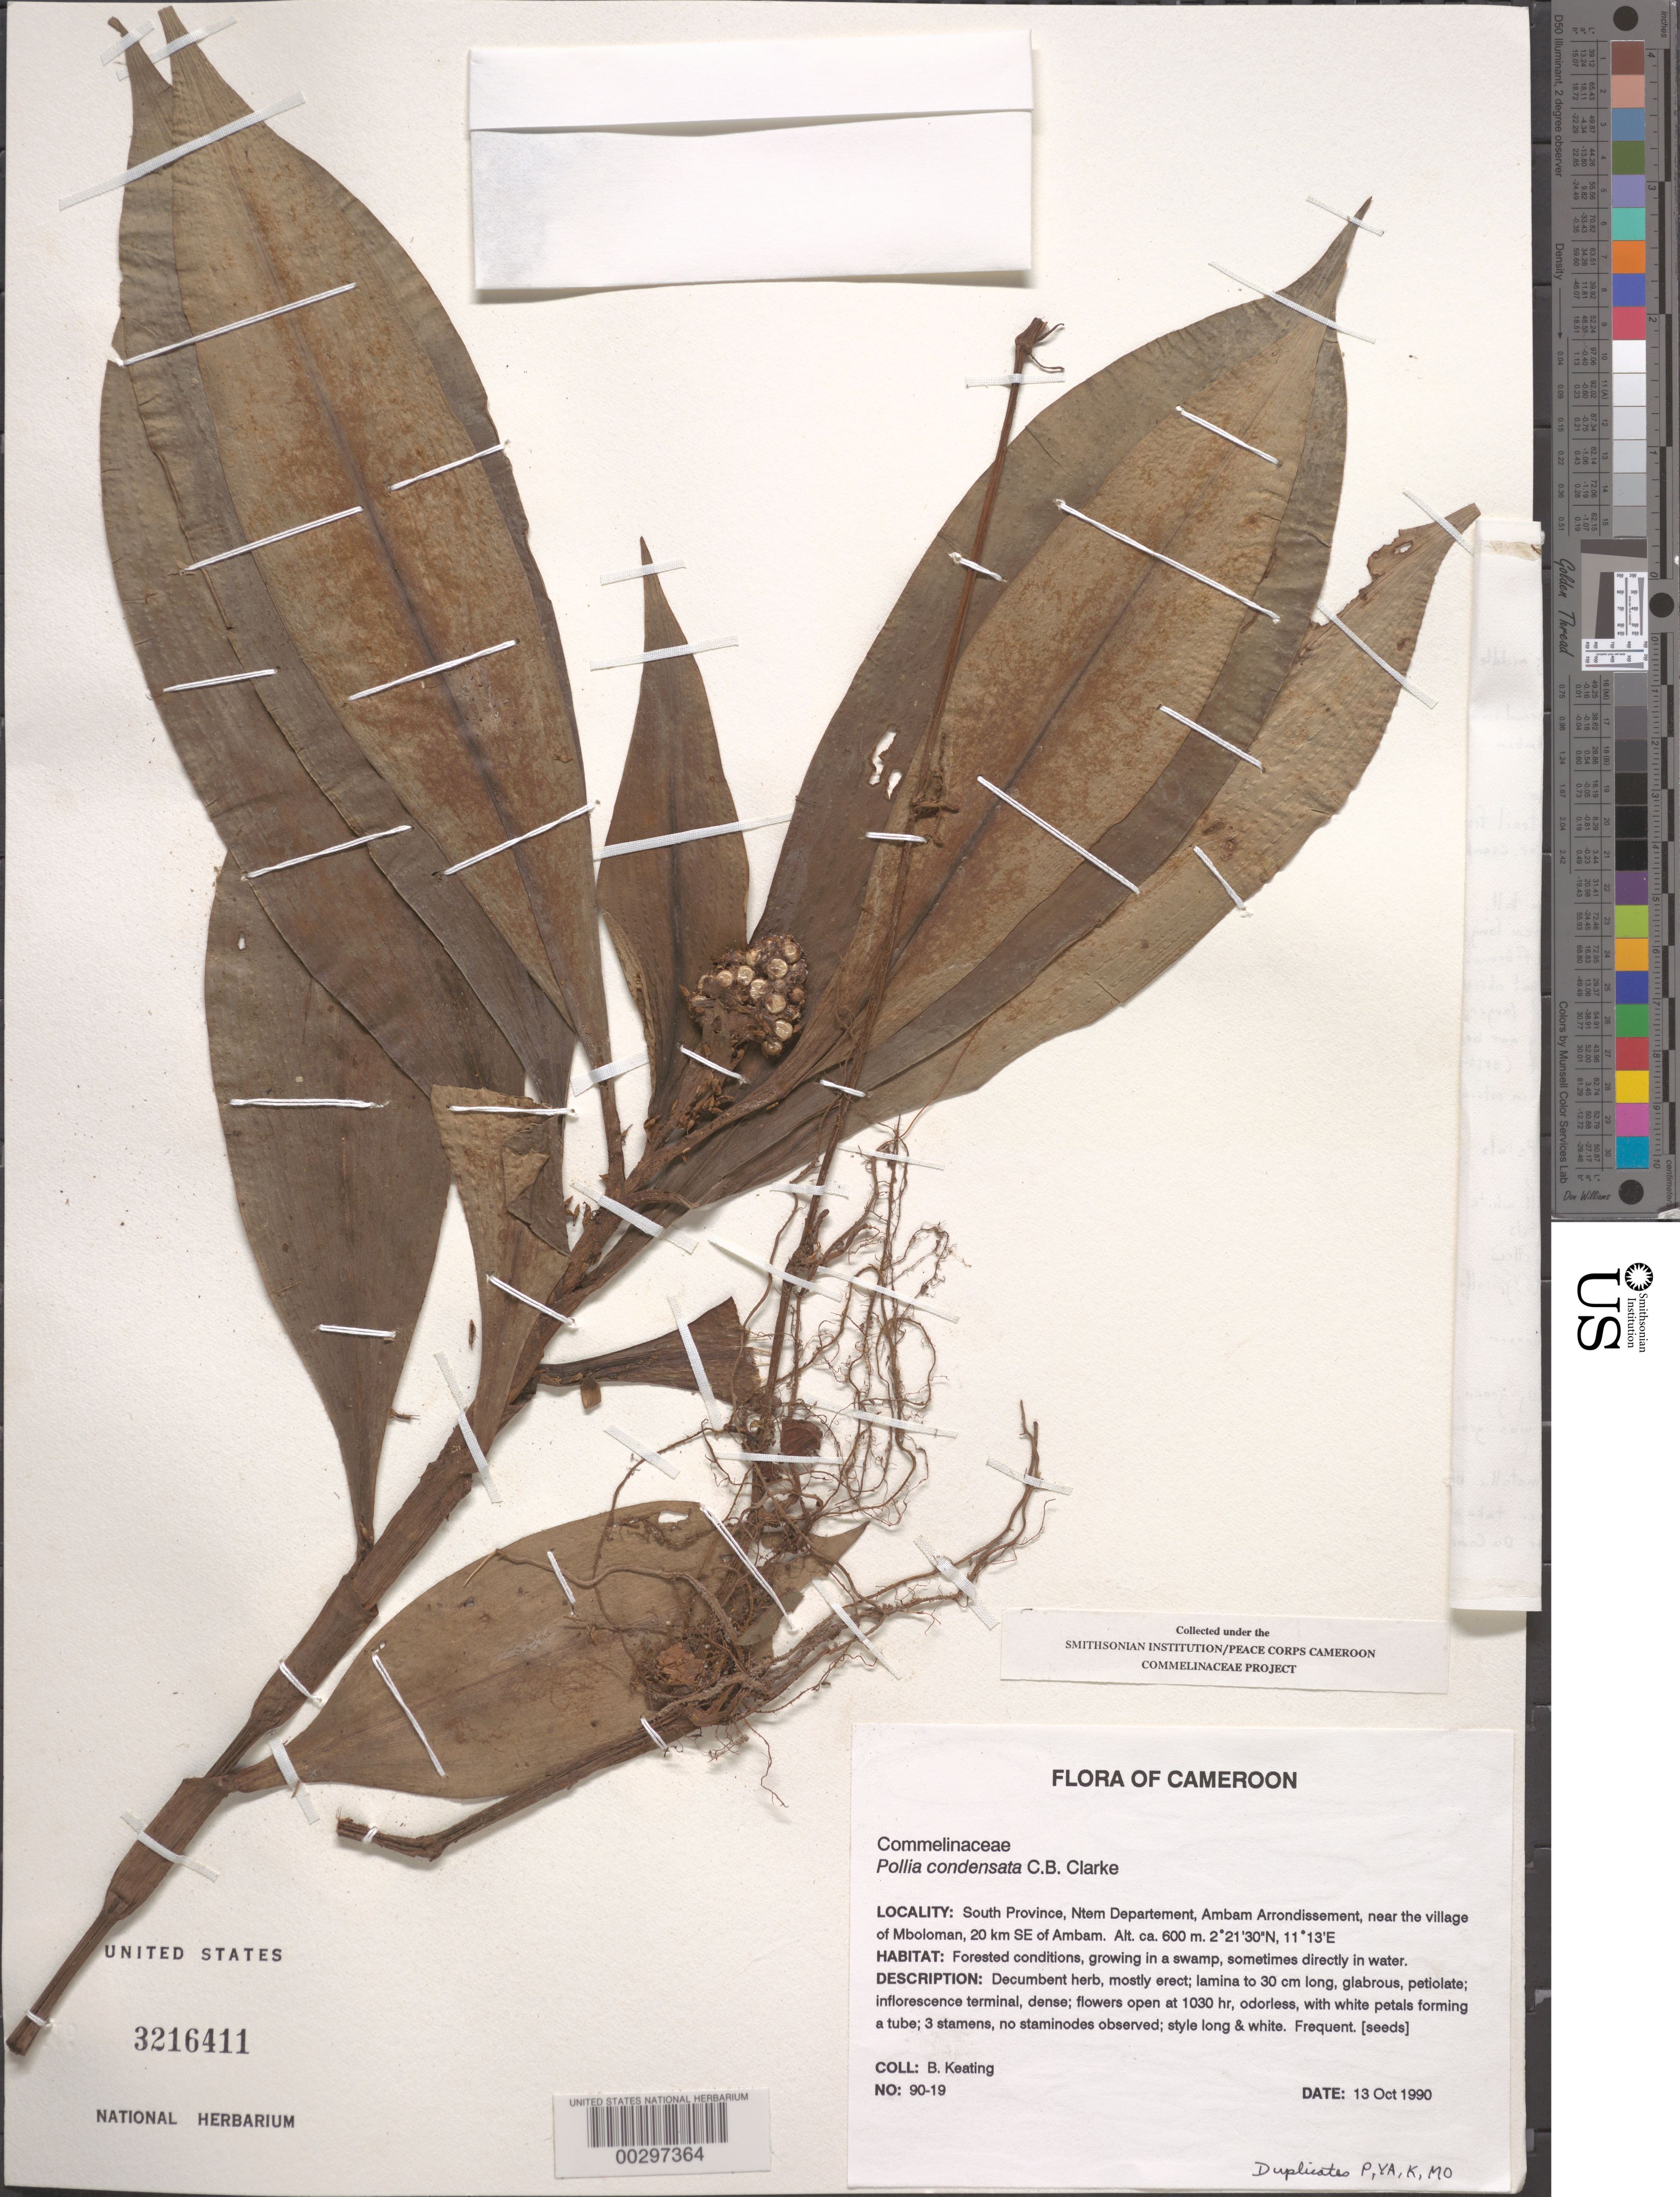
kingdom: Plantae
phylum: Tracheophyta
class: Liliopsida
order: Commelinales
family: Commelinaceae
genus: Pollia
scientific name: Pollia condensata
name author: C.B. Clarke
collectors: W. Keating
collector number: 90-19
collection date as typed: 13 Oct 1990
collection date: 1990-10-13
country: Cameroon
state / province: Sud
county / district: Ntem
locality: Ntem, ambam arrondissement, near village of msoloman, 20 km se of ambam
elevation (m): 600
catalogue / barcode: US 3216411